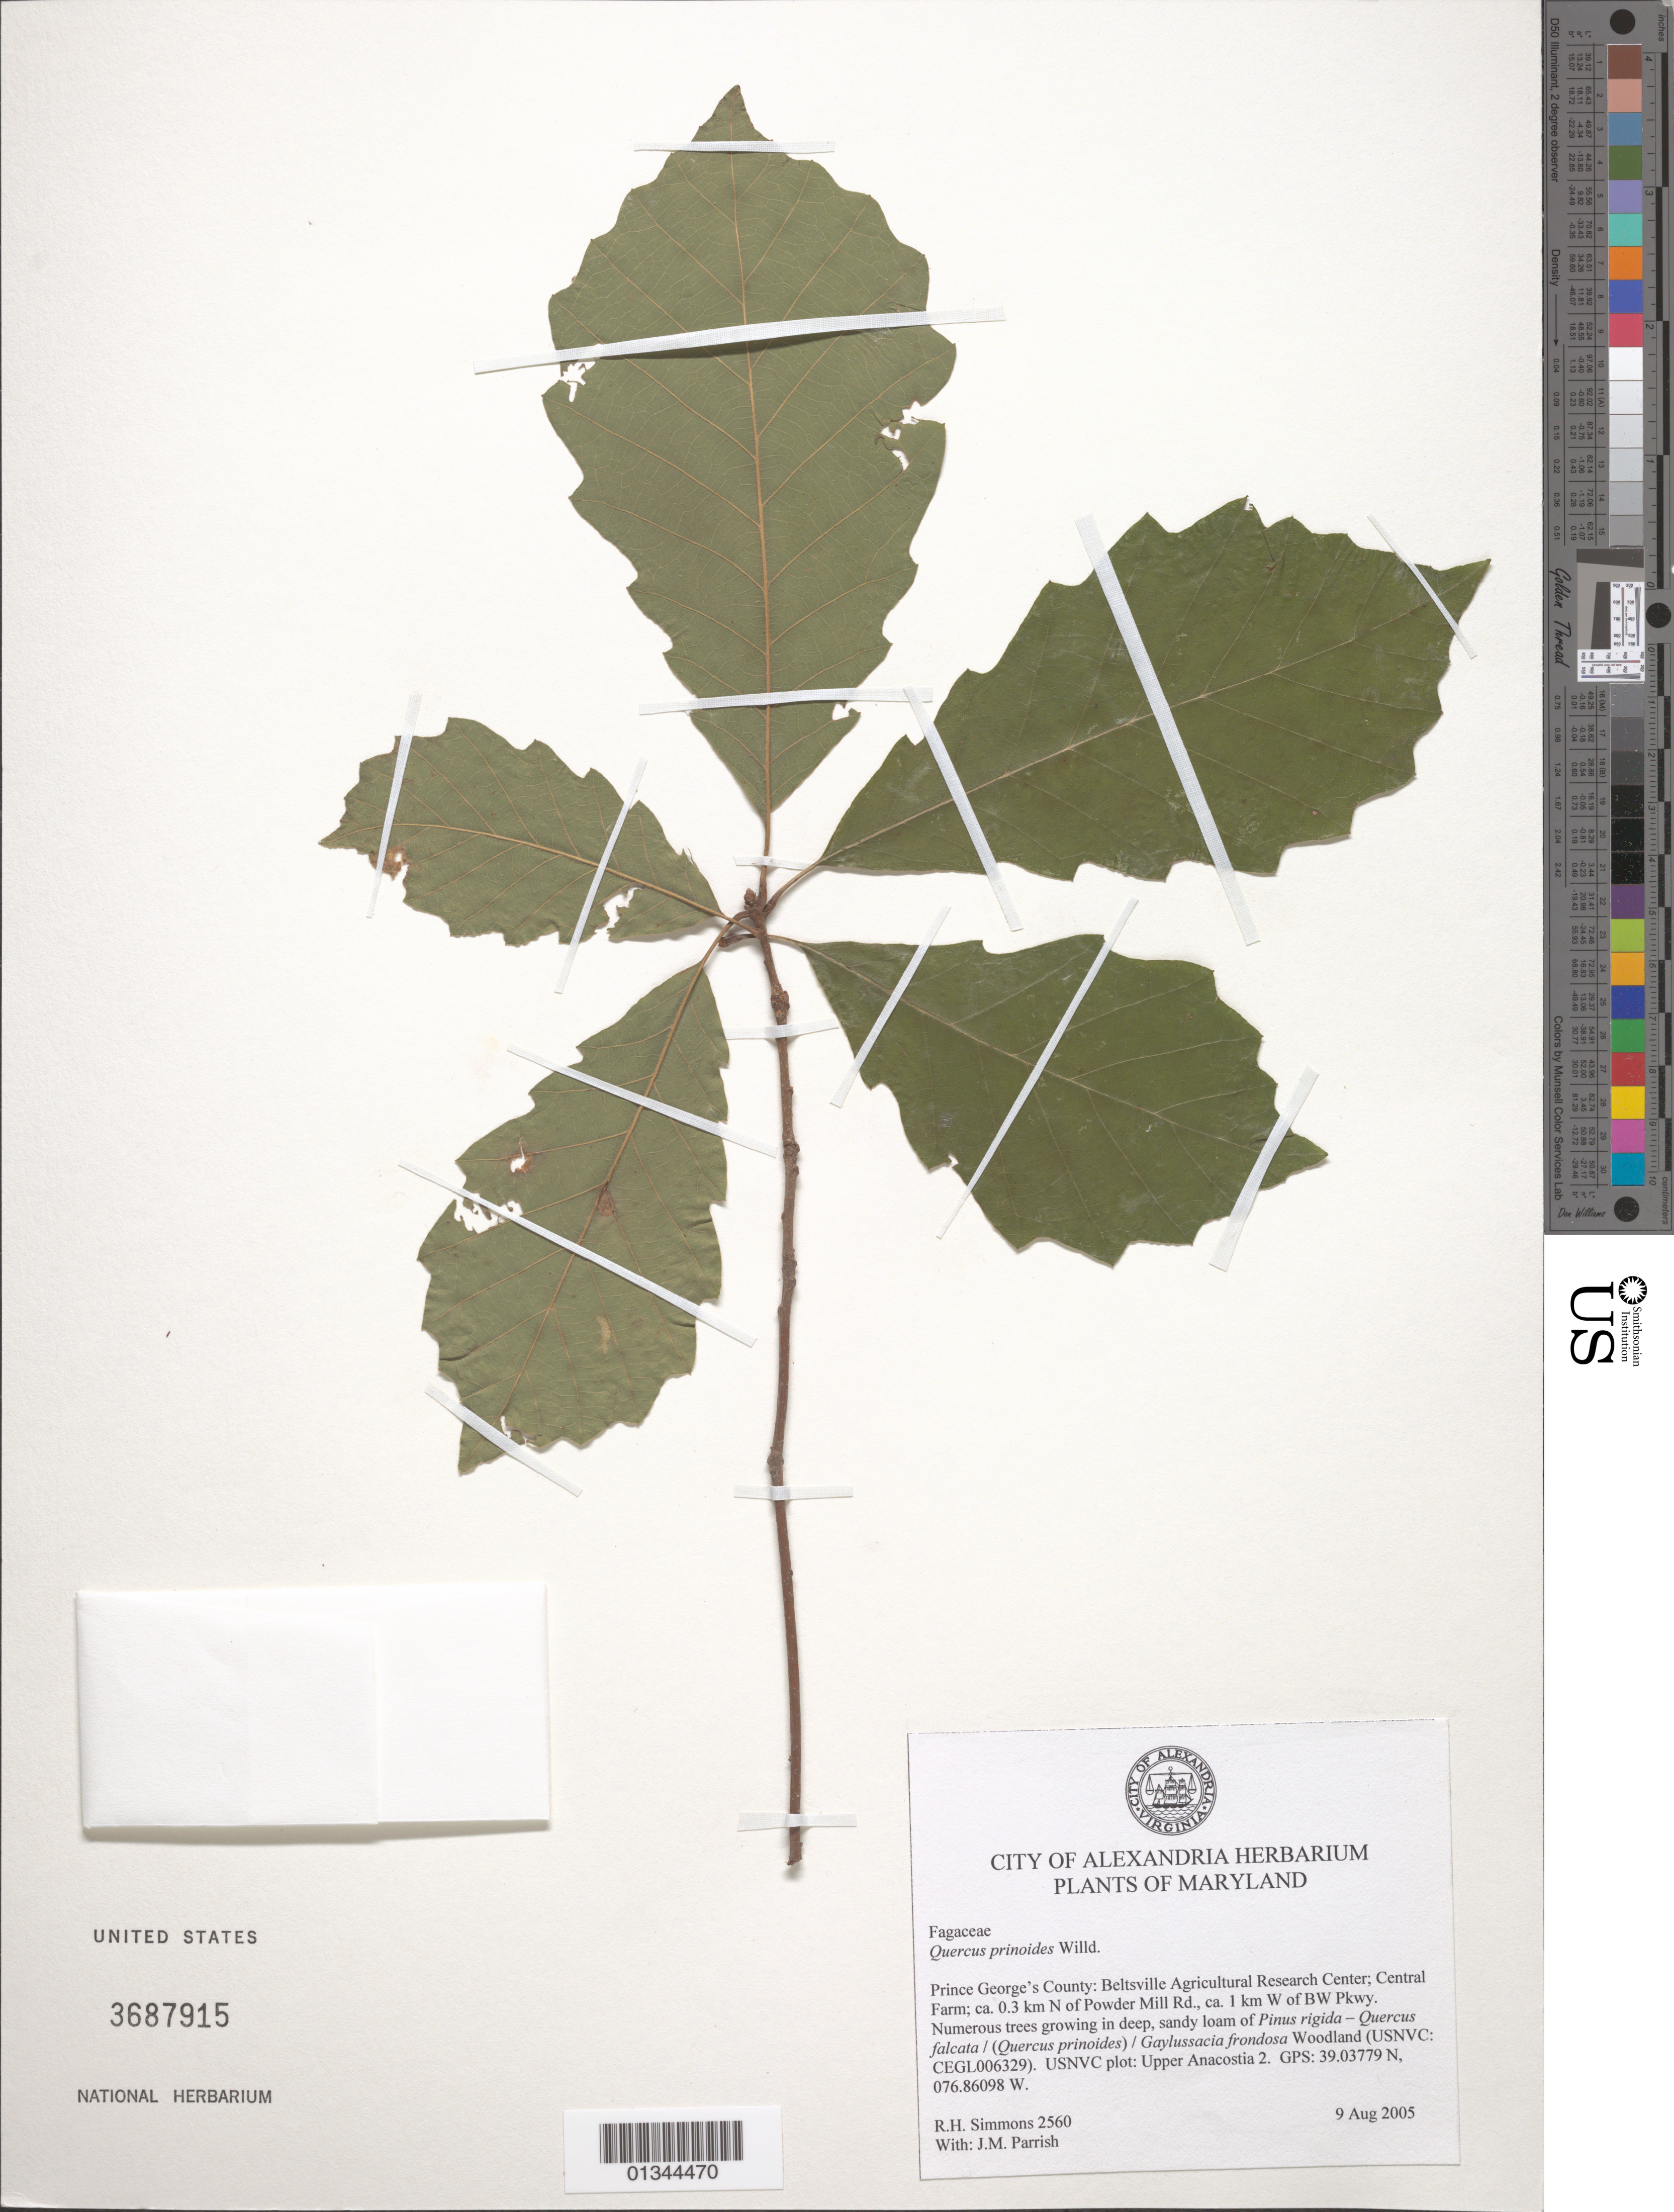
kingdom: Plantae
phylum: Tracheophyta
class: Magnoliopsida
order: Fagales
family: Fagaceae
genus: Quercus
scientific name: Quercus prinoides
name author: Willd.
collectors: R. H. Simmons & J. Parrish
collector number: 2560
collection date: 2005-08-09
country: United States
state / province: Maryland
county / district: Prince George's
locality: Beltsville Agricultural Research Center; East Farm; ca. 0.3 km N of Powder Mill Rd., ca. 1 km W of BW Pkwy.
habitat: Growing in deep, sandy loam.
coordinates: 39.03779 N, 076.86098 W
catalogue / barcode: US 3687915